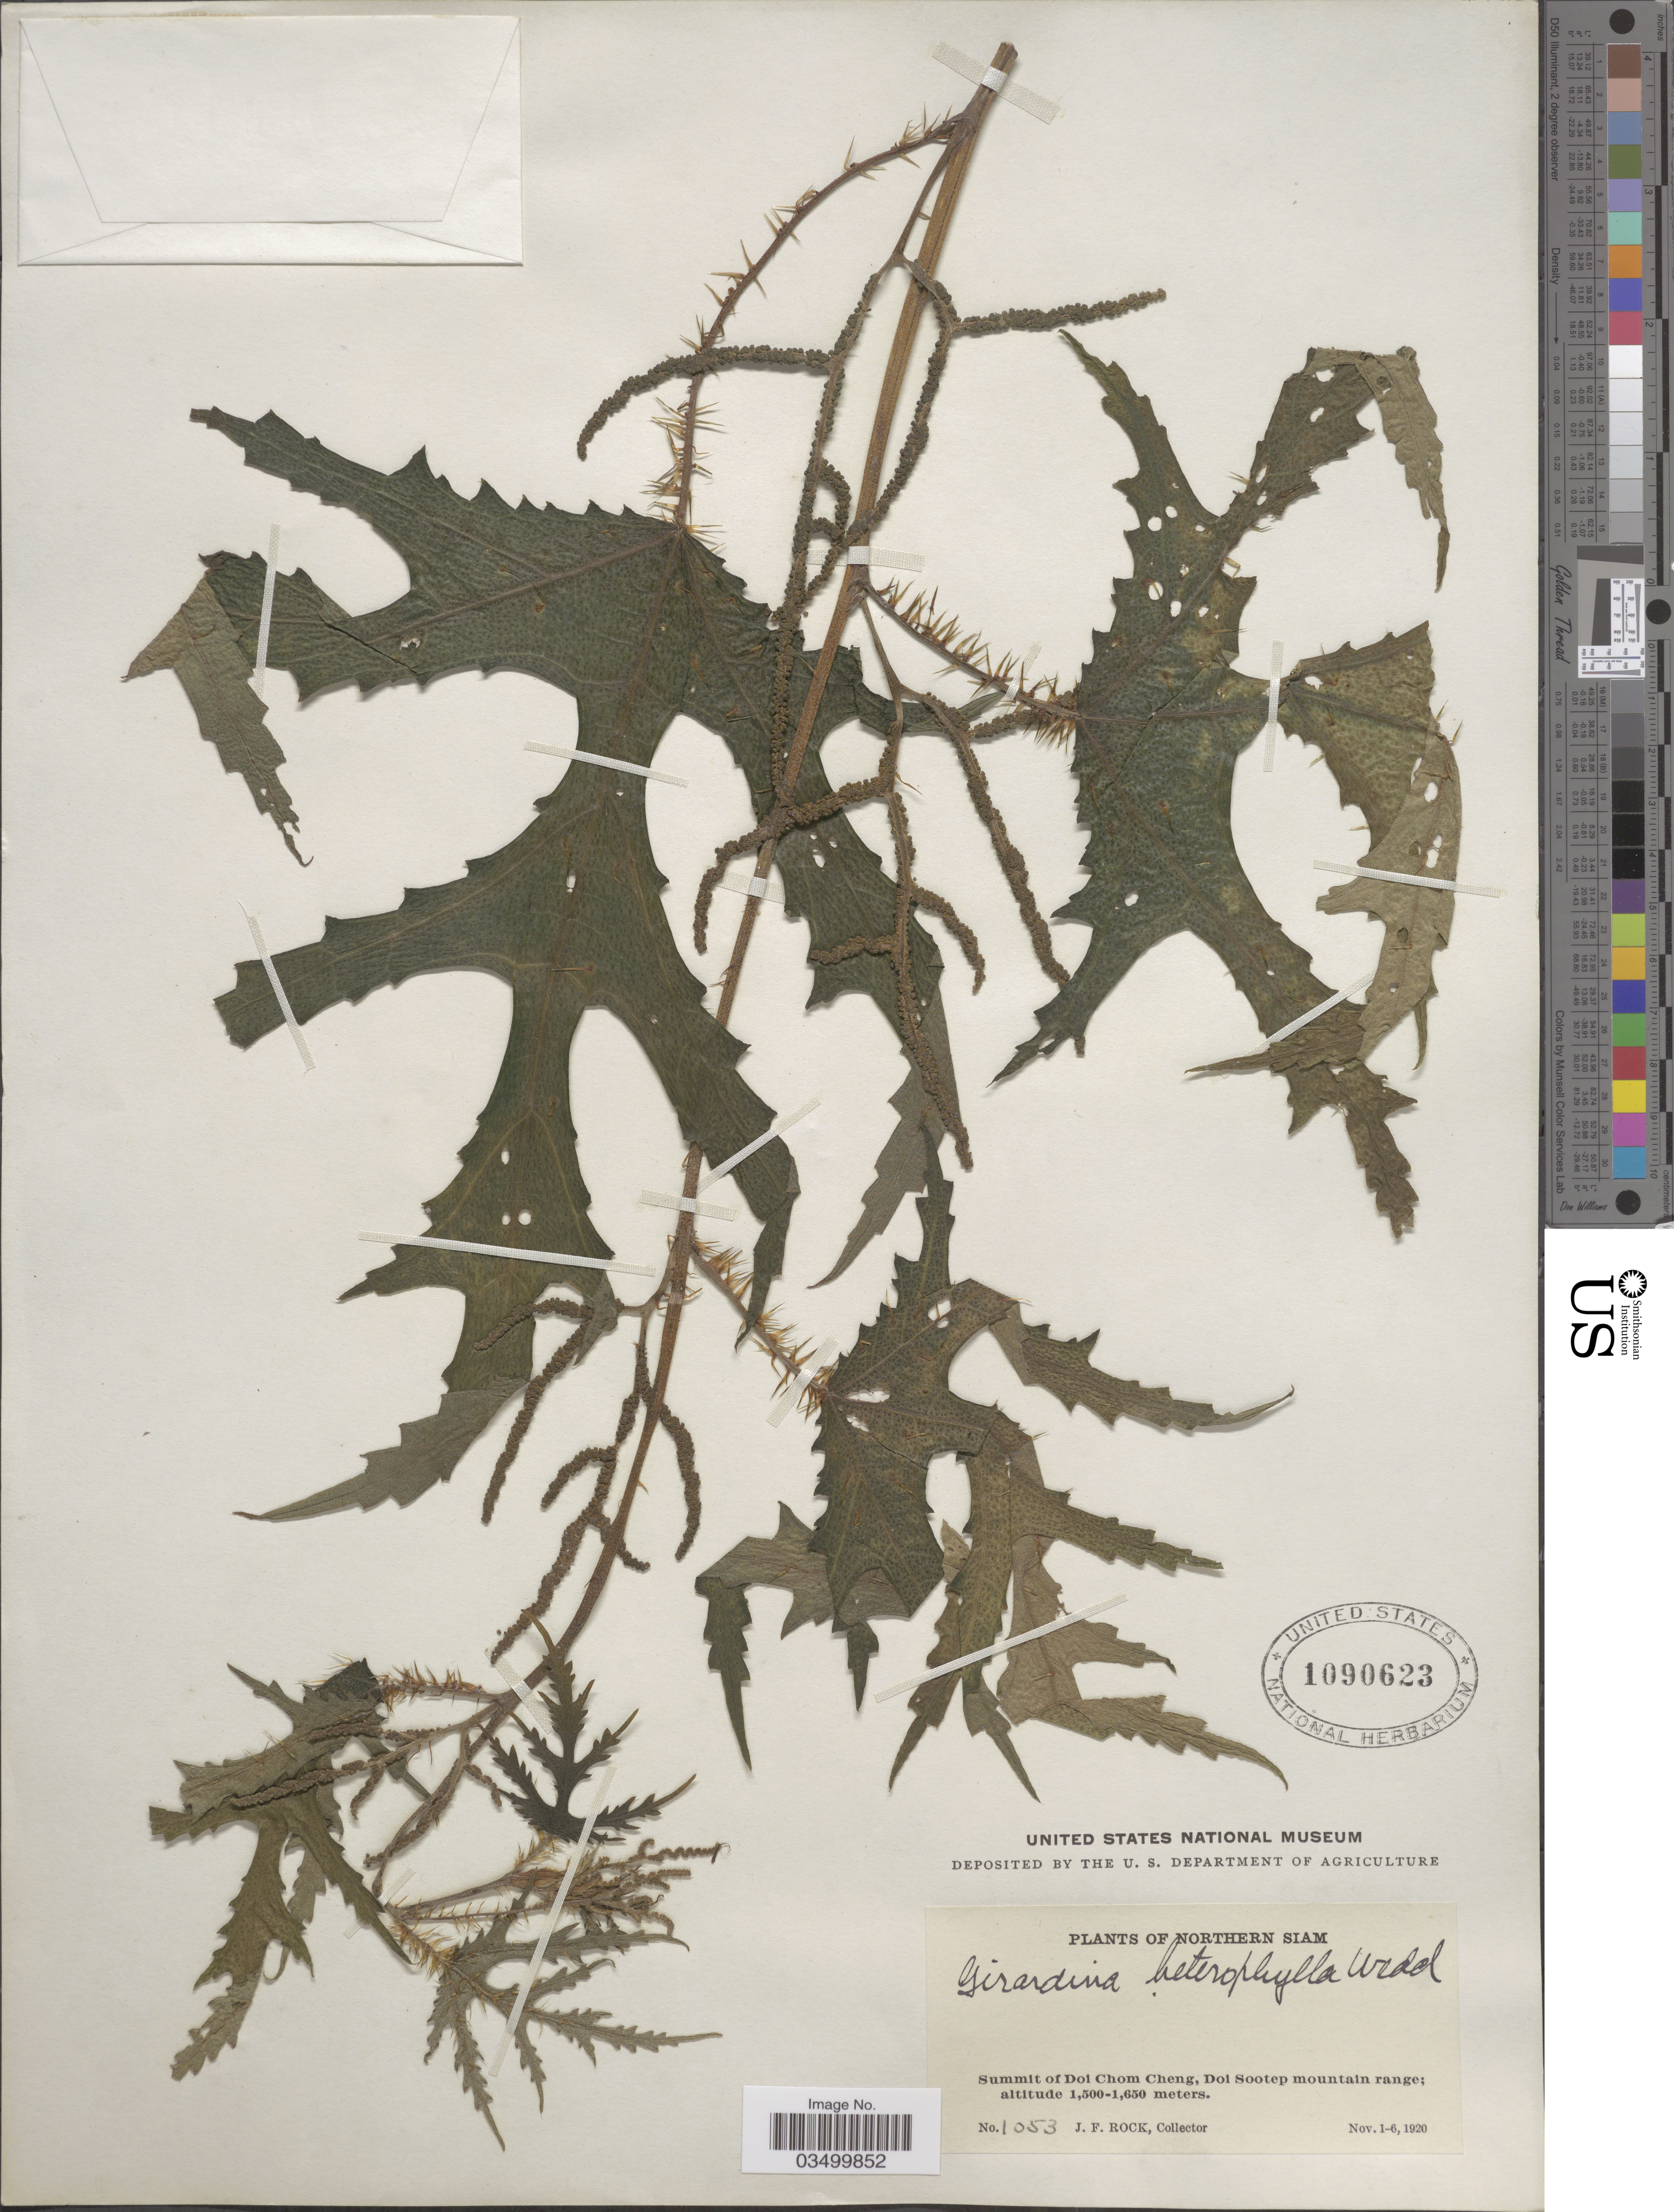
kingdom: Plantae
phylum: Tracheophyta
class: Magnoliopsida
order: Rosales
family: Urticaceae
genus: Girardinia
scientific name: Girardinia diversifolia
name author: (Link) Friis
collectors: J. Rock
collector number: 1053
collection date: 1920-11-01/1920-11-06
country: Thailand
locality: Northern Siam. Summit of Doi Chom, Cheng, Doi Sootep mountain range.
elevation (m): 1500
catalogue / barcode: US 1090623